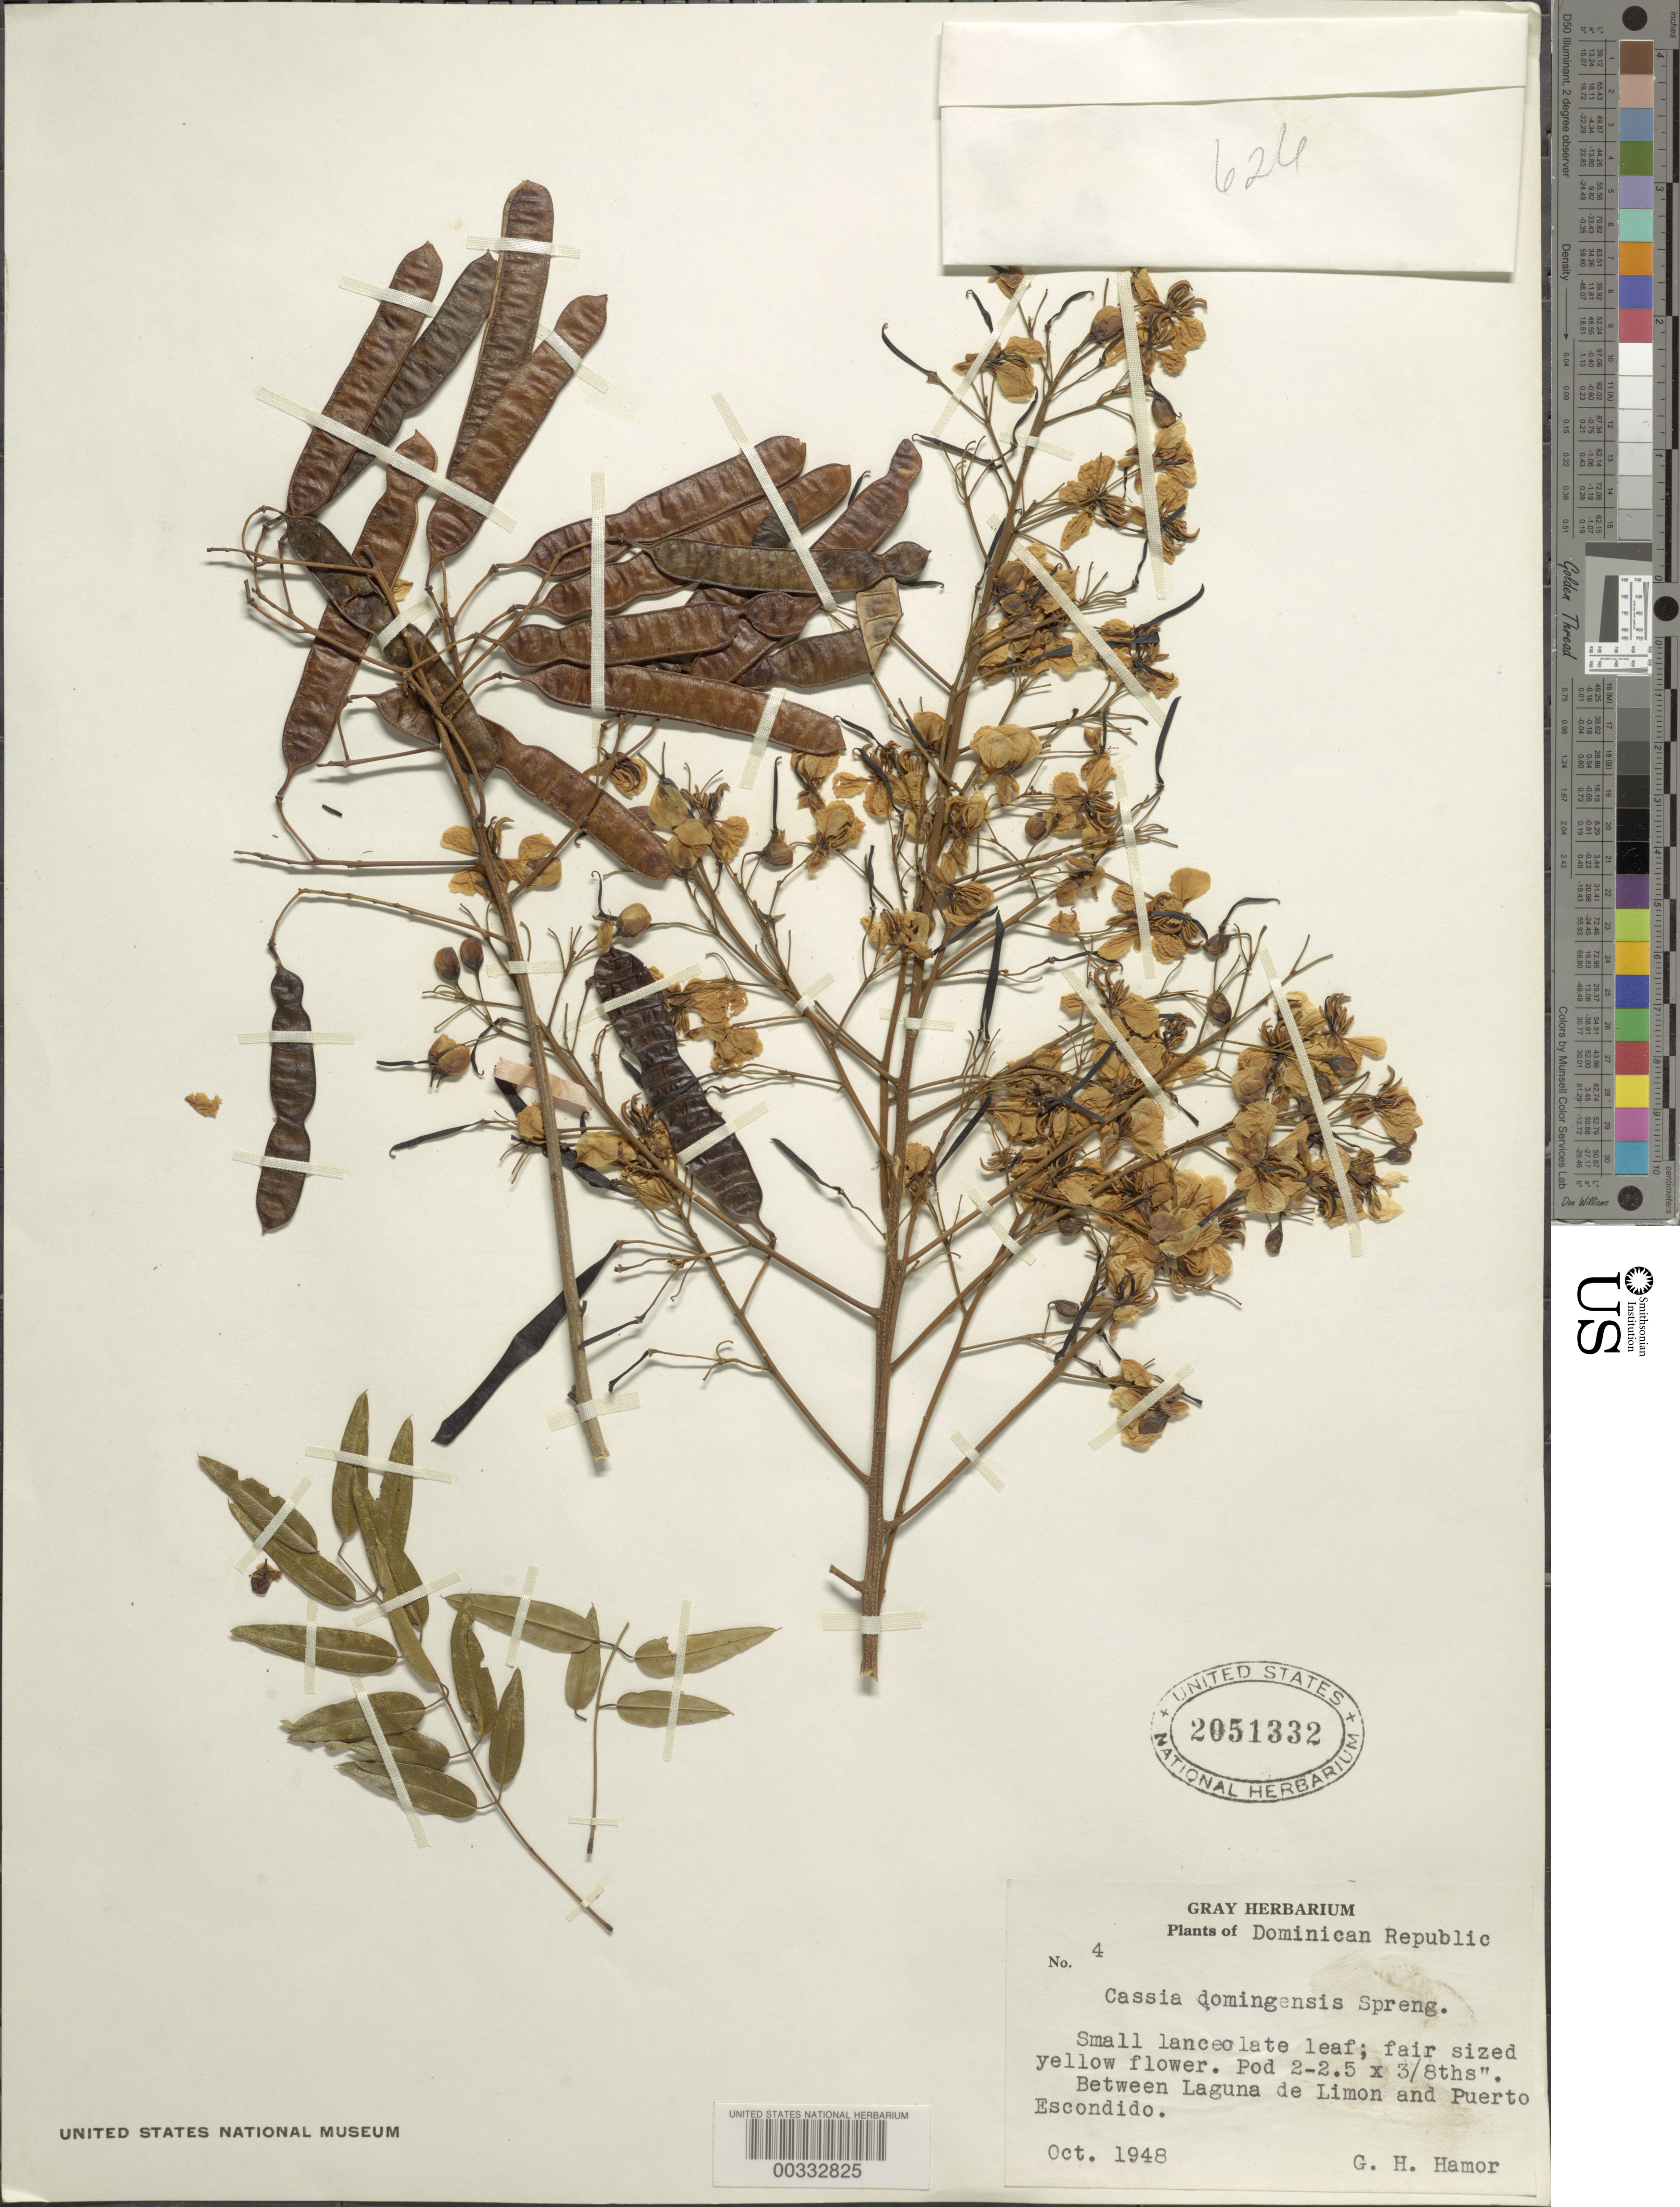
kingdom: Plantae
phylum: Tracheophyta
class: Magnoliopsida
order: Fabales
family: Fabaceae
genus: Senna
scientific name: Senna domingensis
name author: (Spreng.) H.S. Irwin & Barneby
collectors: G. Hamor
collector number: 4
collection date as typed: Oct 1948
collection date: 1948-10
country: Dominican Republic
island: Hispaniola Island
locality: Between laguna de limon and puerto escondido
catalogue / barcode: US 2051332